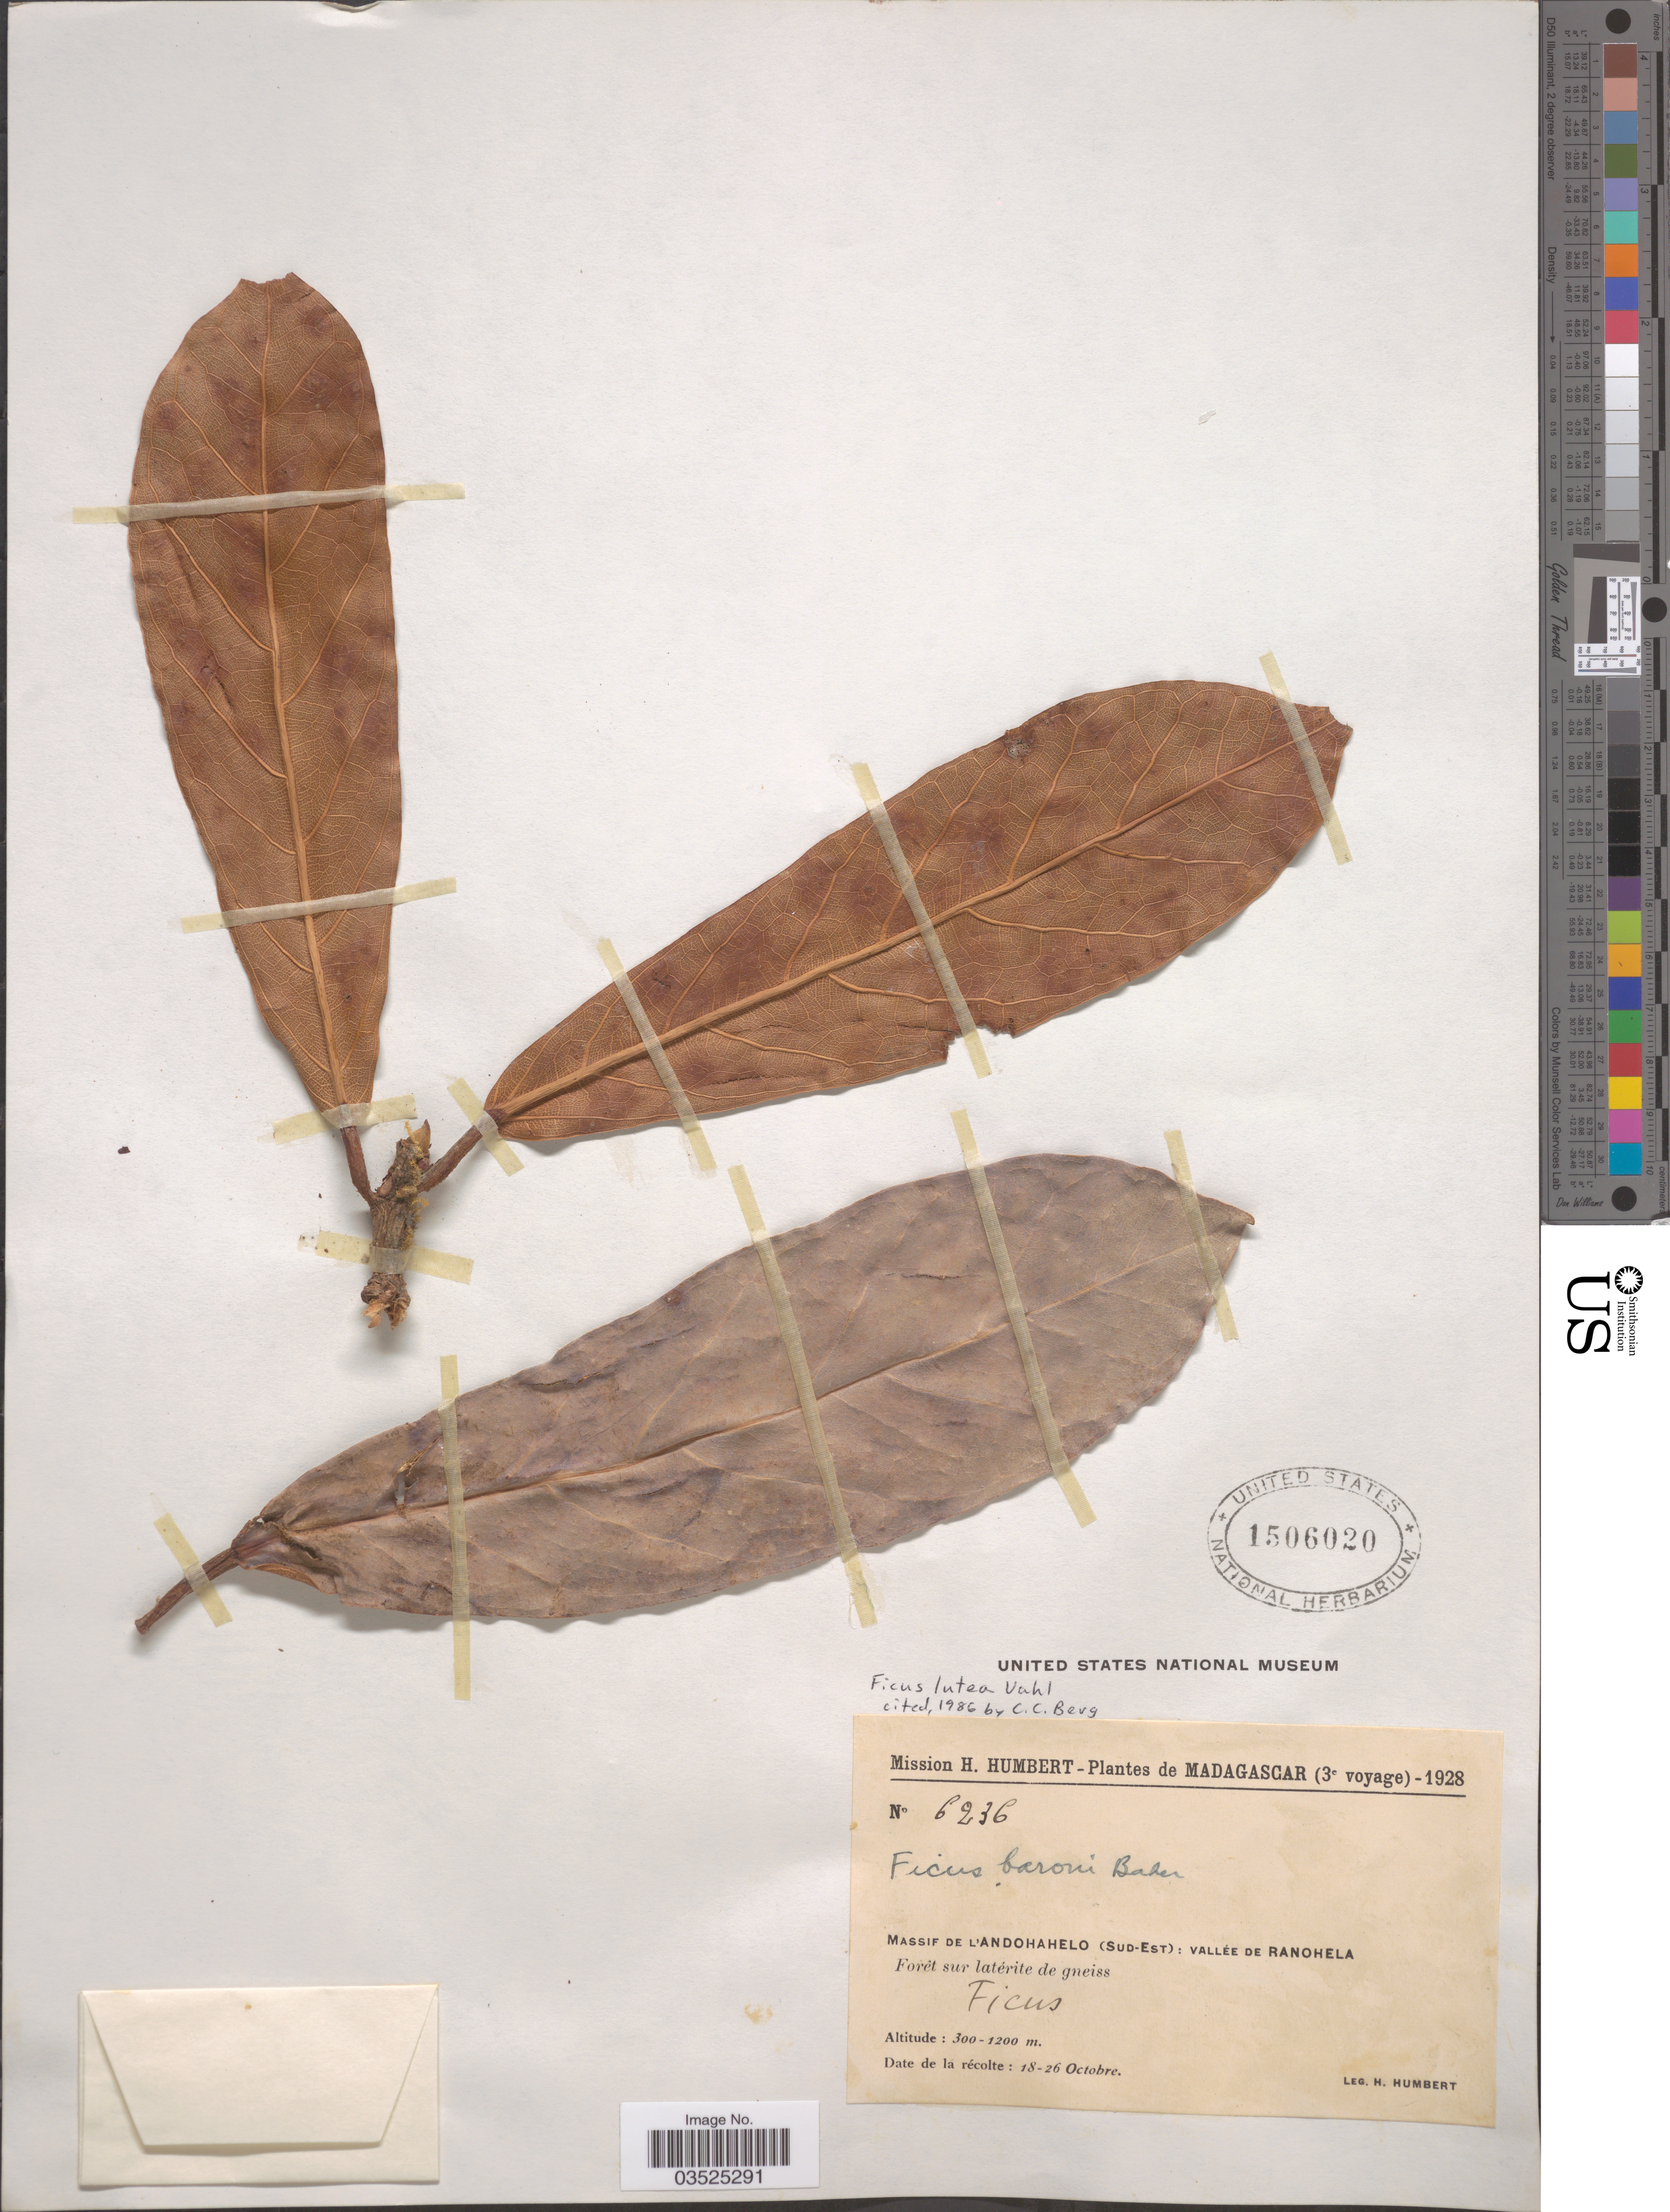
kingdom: Plantae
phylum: Tracheophyta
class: Magnoliopsida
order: Rosales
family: Moraceae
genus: Ficus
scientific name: Ficus lutea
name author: Vahl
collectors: H. Humbert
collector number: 6236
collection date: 1928-10-18/1928-10-26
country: Madagascar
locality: Massif de l'Andohahelo (Sud-Est): Vallée de Ranohela.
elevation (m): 300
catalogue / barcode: US 1506020